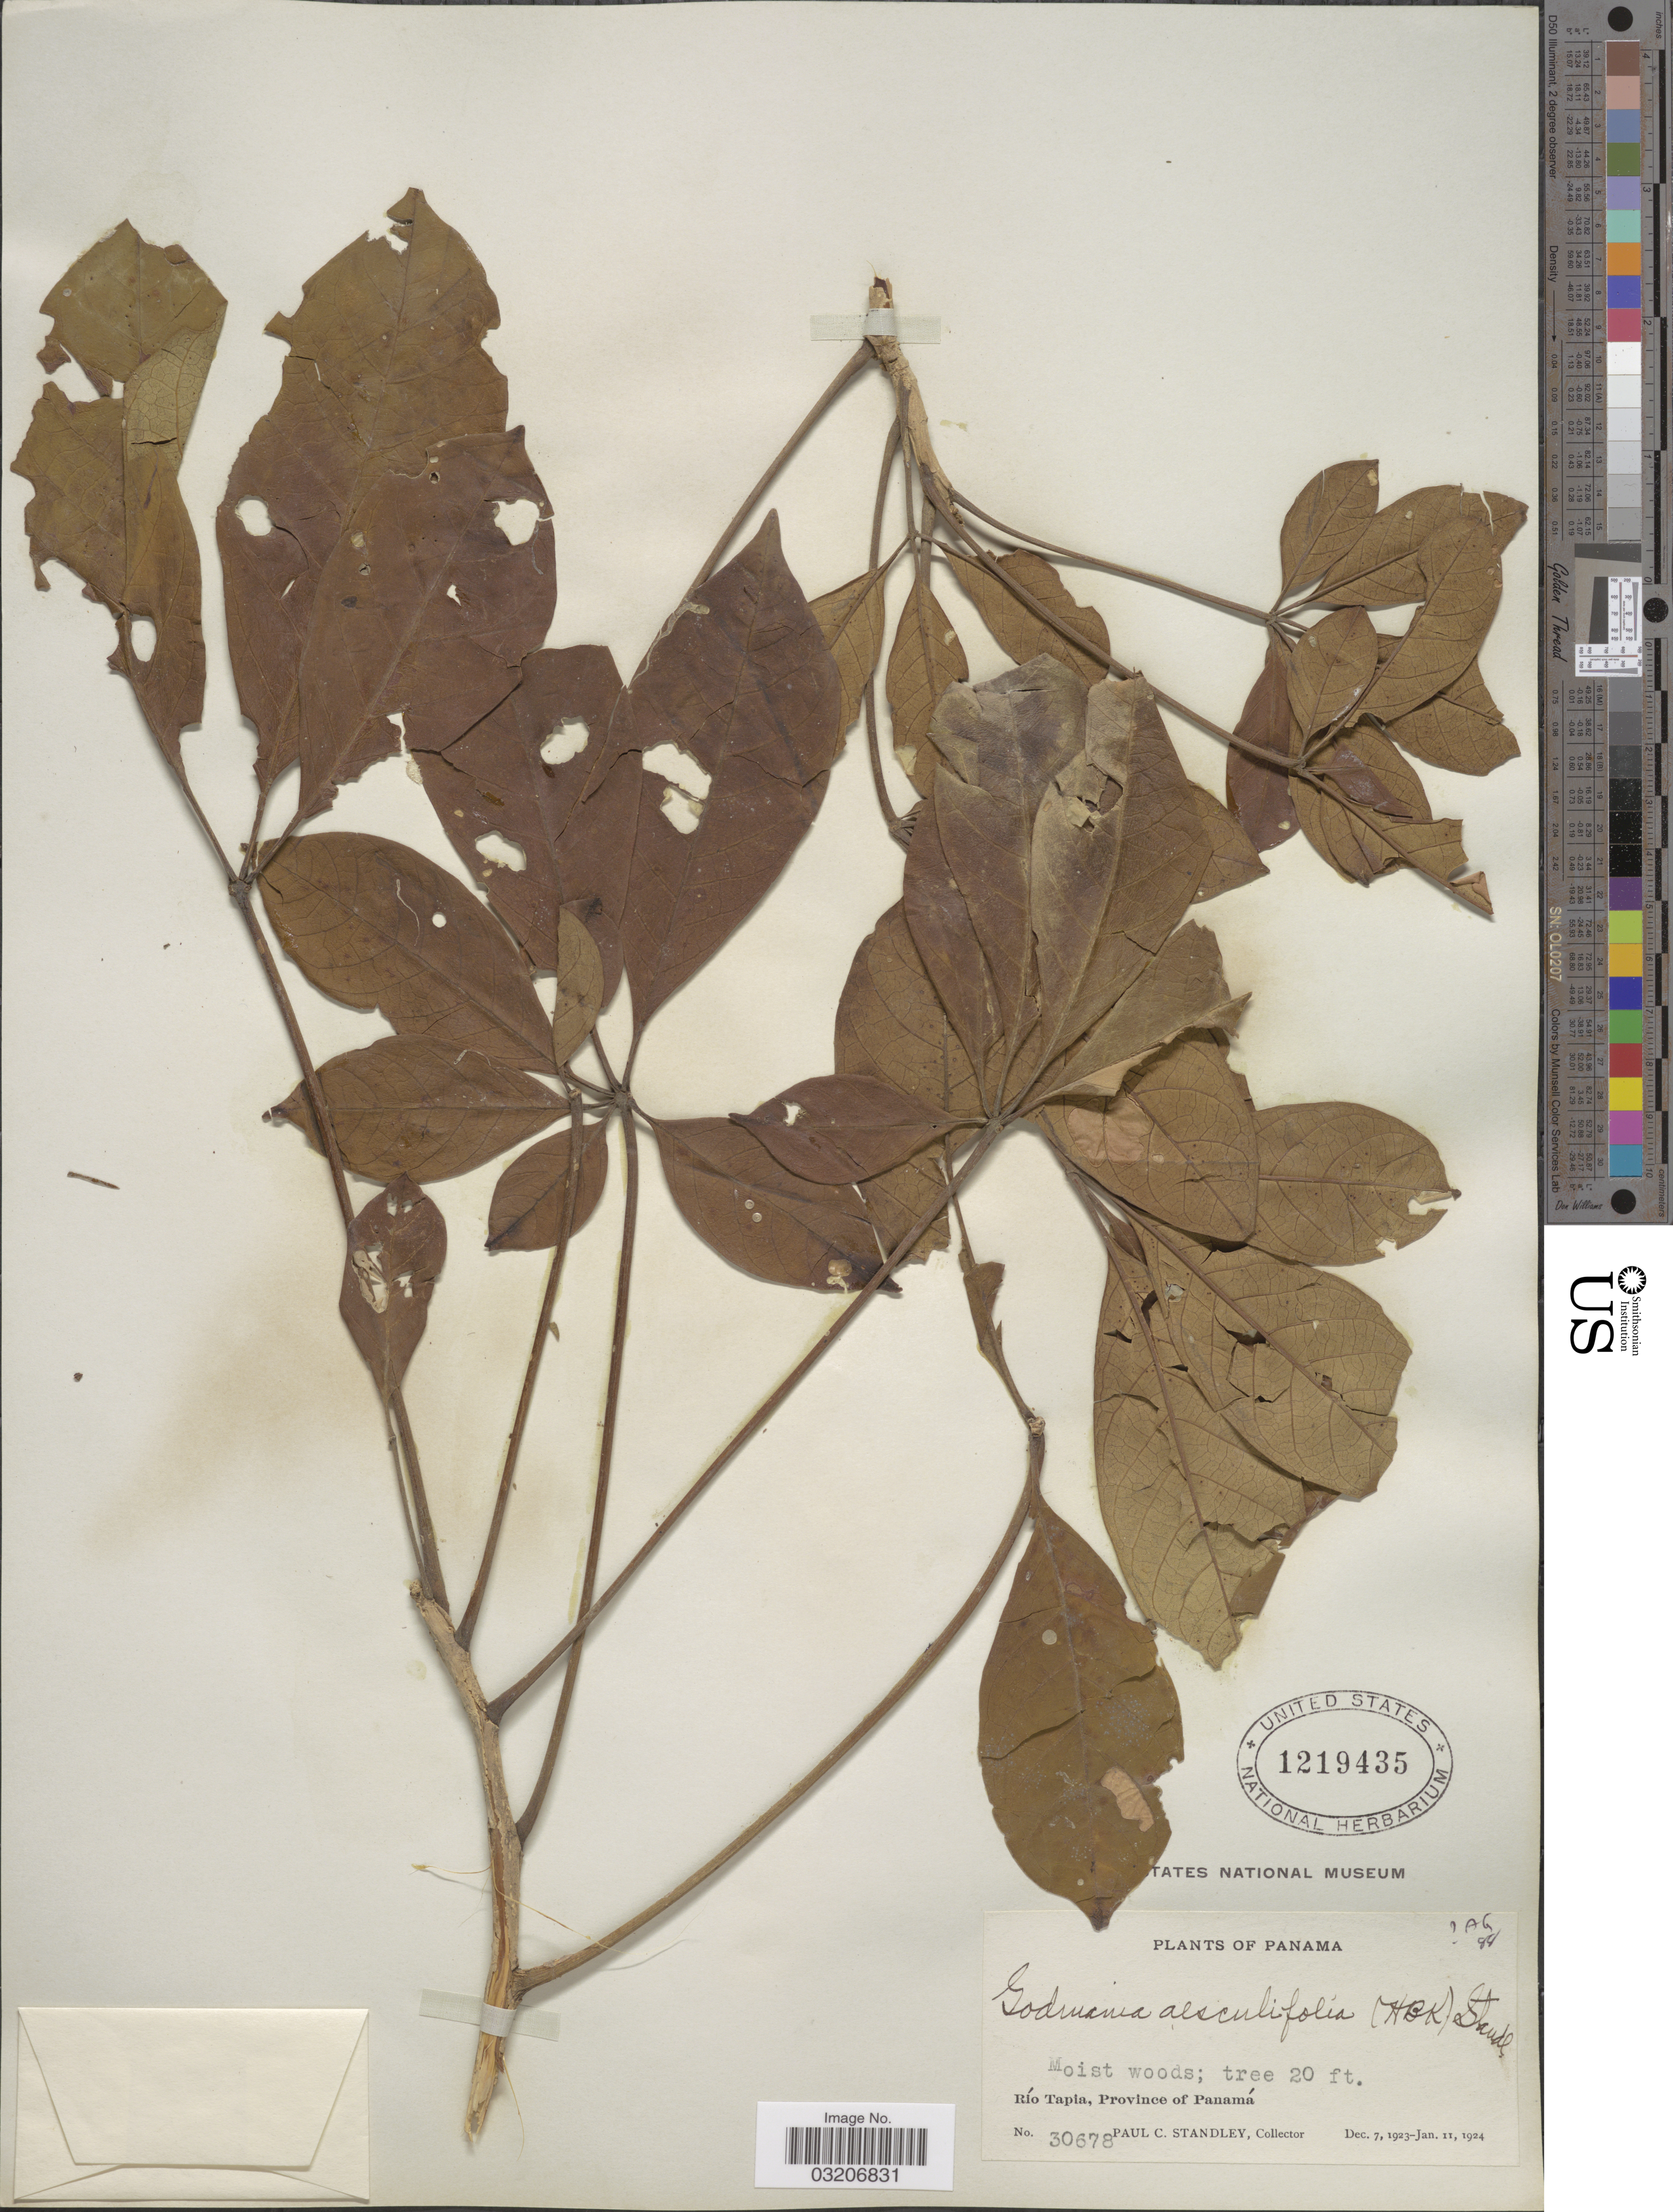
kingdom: Plantae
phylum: Tracheophyta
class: Magnoliopsida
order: Lamiales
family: Bignoniaceae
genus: Godmania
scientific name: Godmania aesculifolia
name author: Standl.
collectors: P. C. Standley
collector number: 30678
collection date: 1923-12-07/1924-01-11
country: Panama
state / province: Panamá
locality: Río Tapia, Province of Panamá.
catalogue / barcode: US 1219435